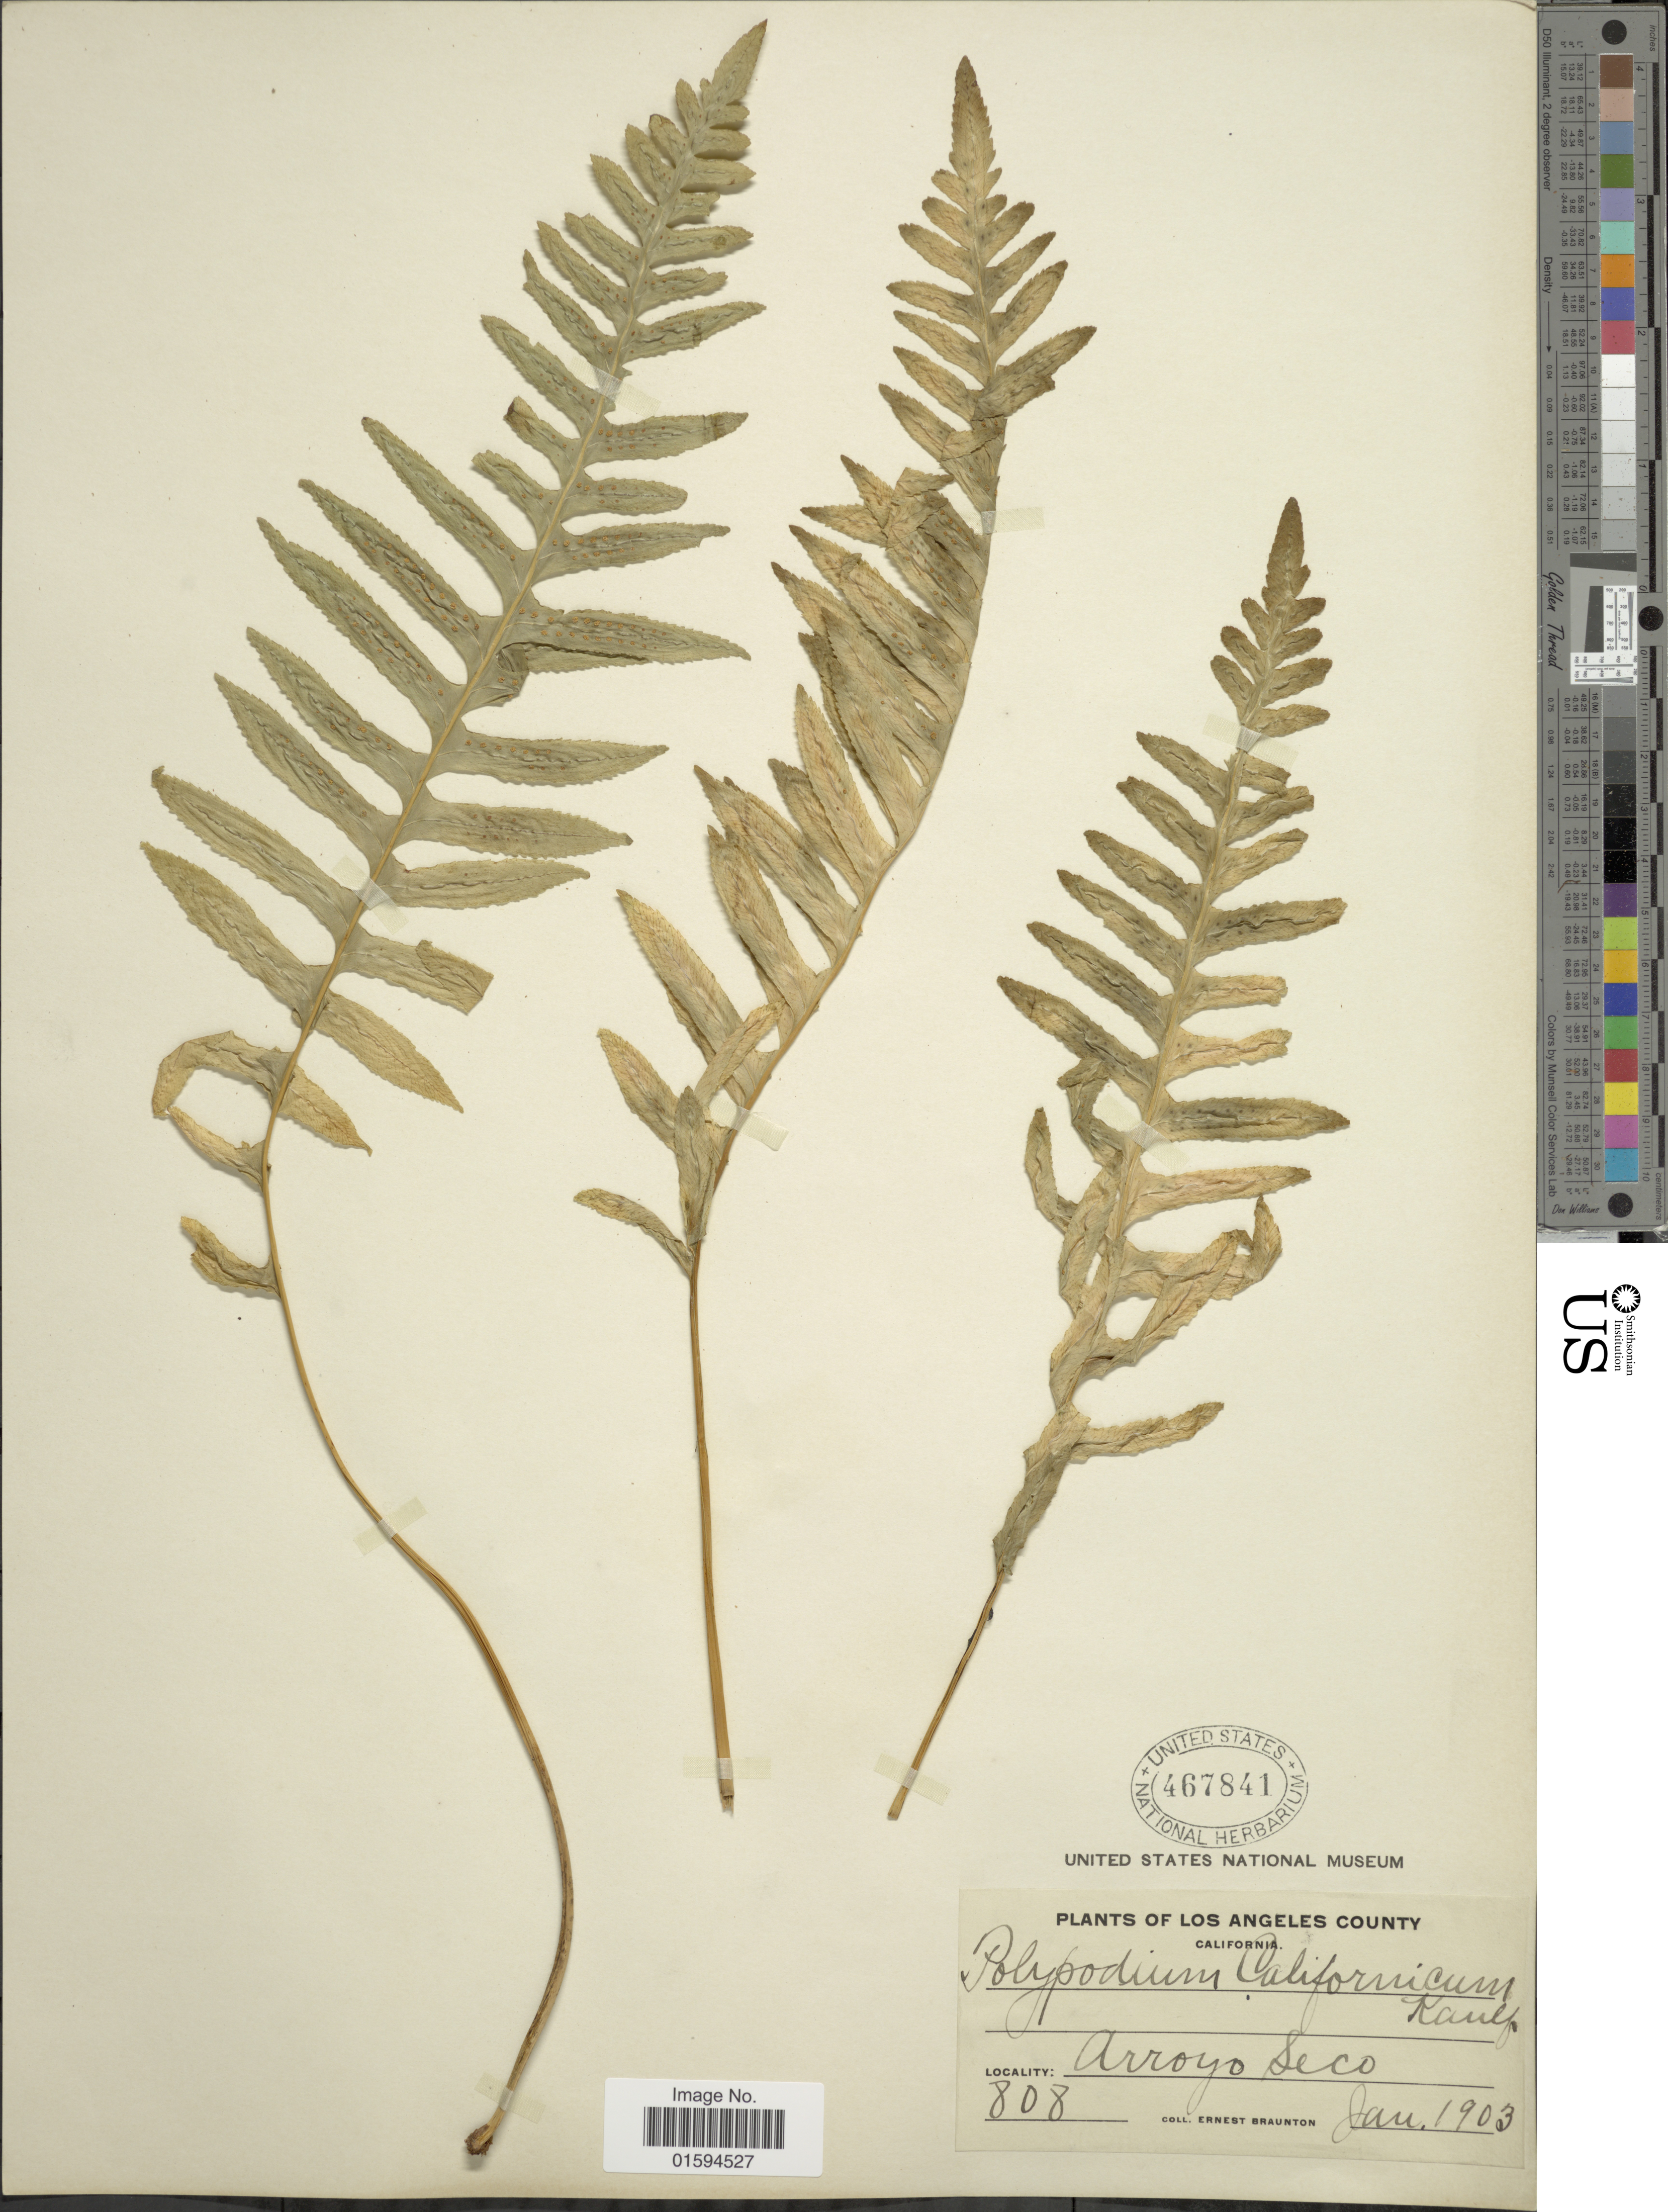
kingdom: Plantae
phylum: Tracheophyta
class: Polypodiopsida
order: Polypodiales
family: Polypodiaceae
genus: Polypodium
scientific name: Polypodium californicum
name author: Kaulf.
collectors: E. Braunton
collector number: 808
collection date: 1903-01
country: United States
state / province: California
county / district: Los Angeles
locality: Arroyo Seco, Los Angeles County.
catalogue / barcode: US 467841